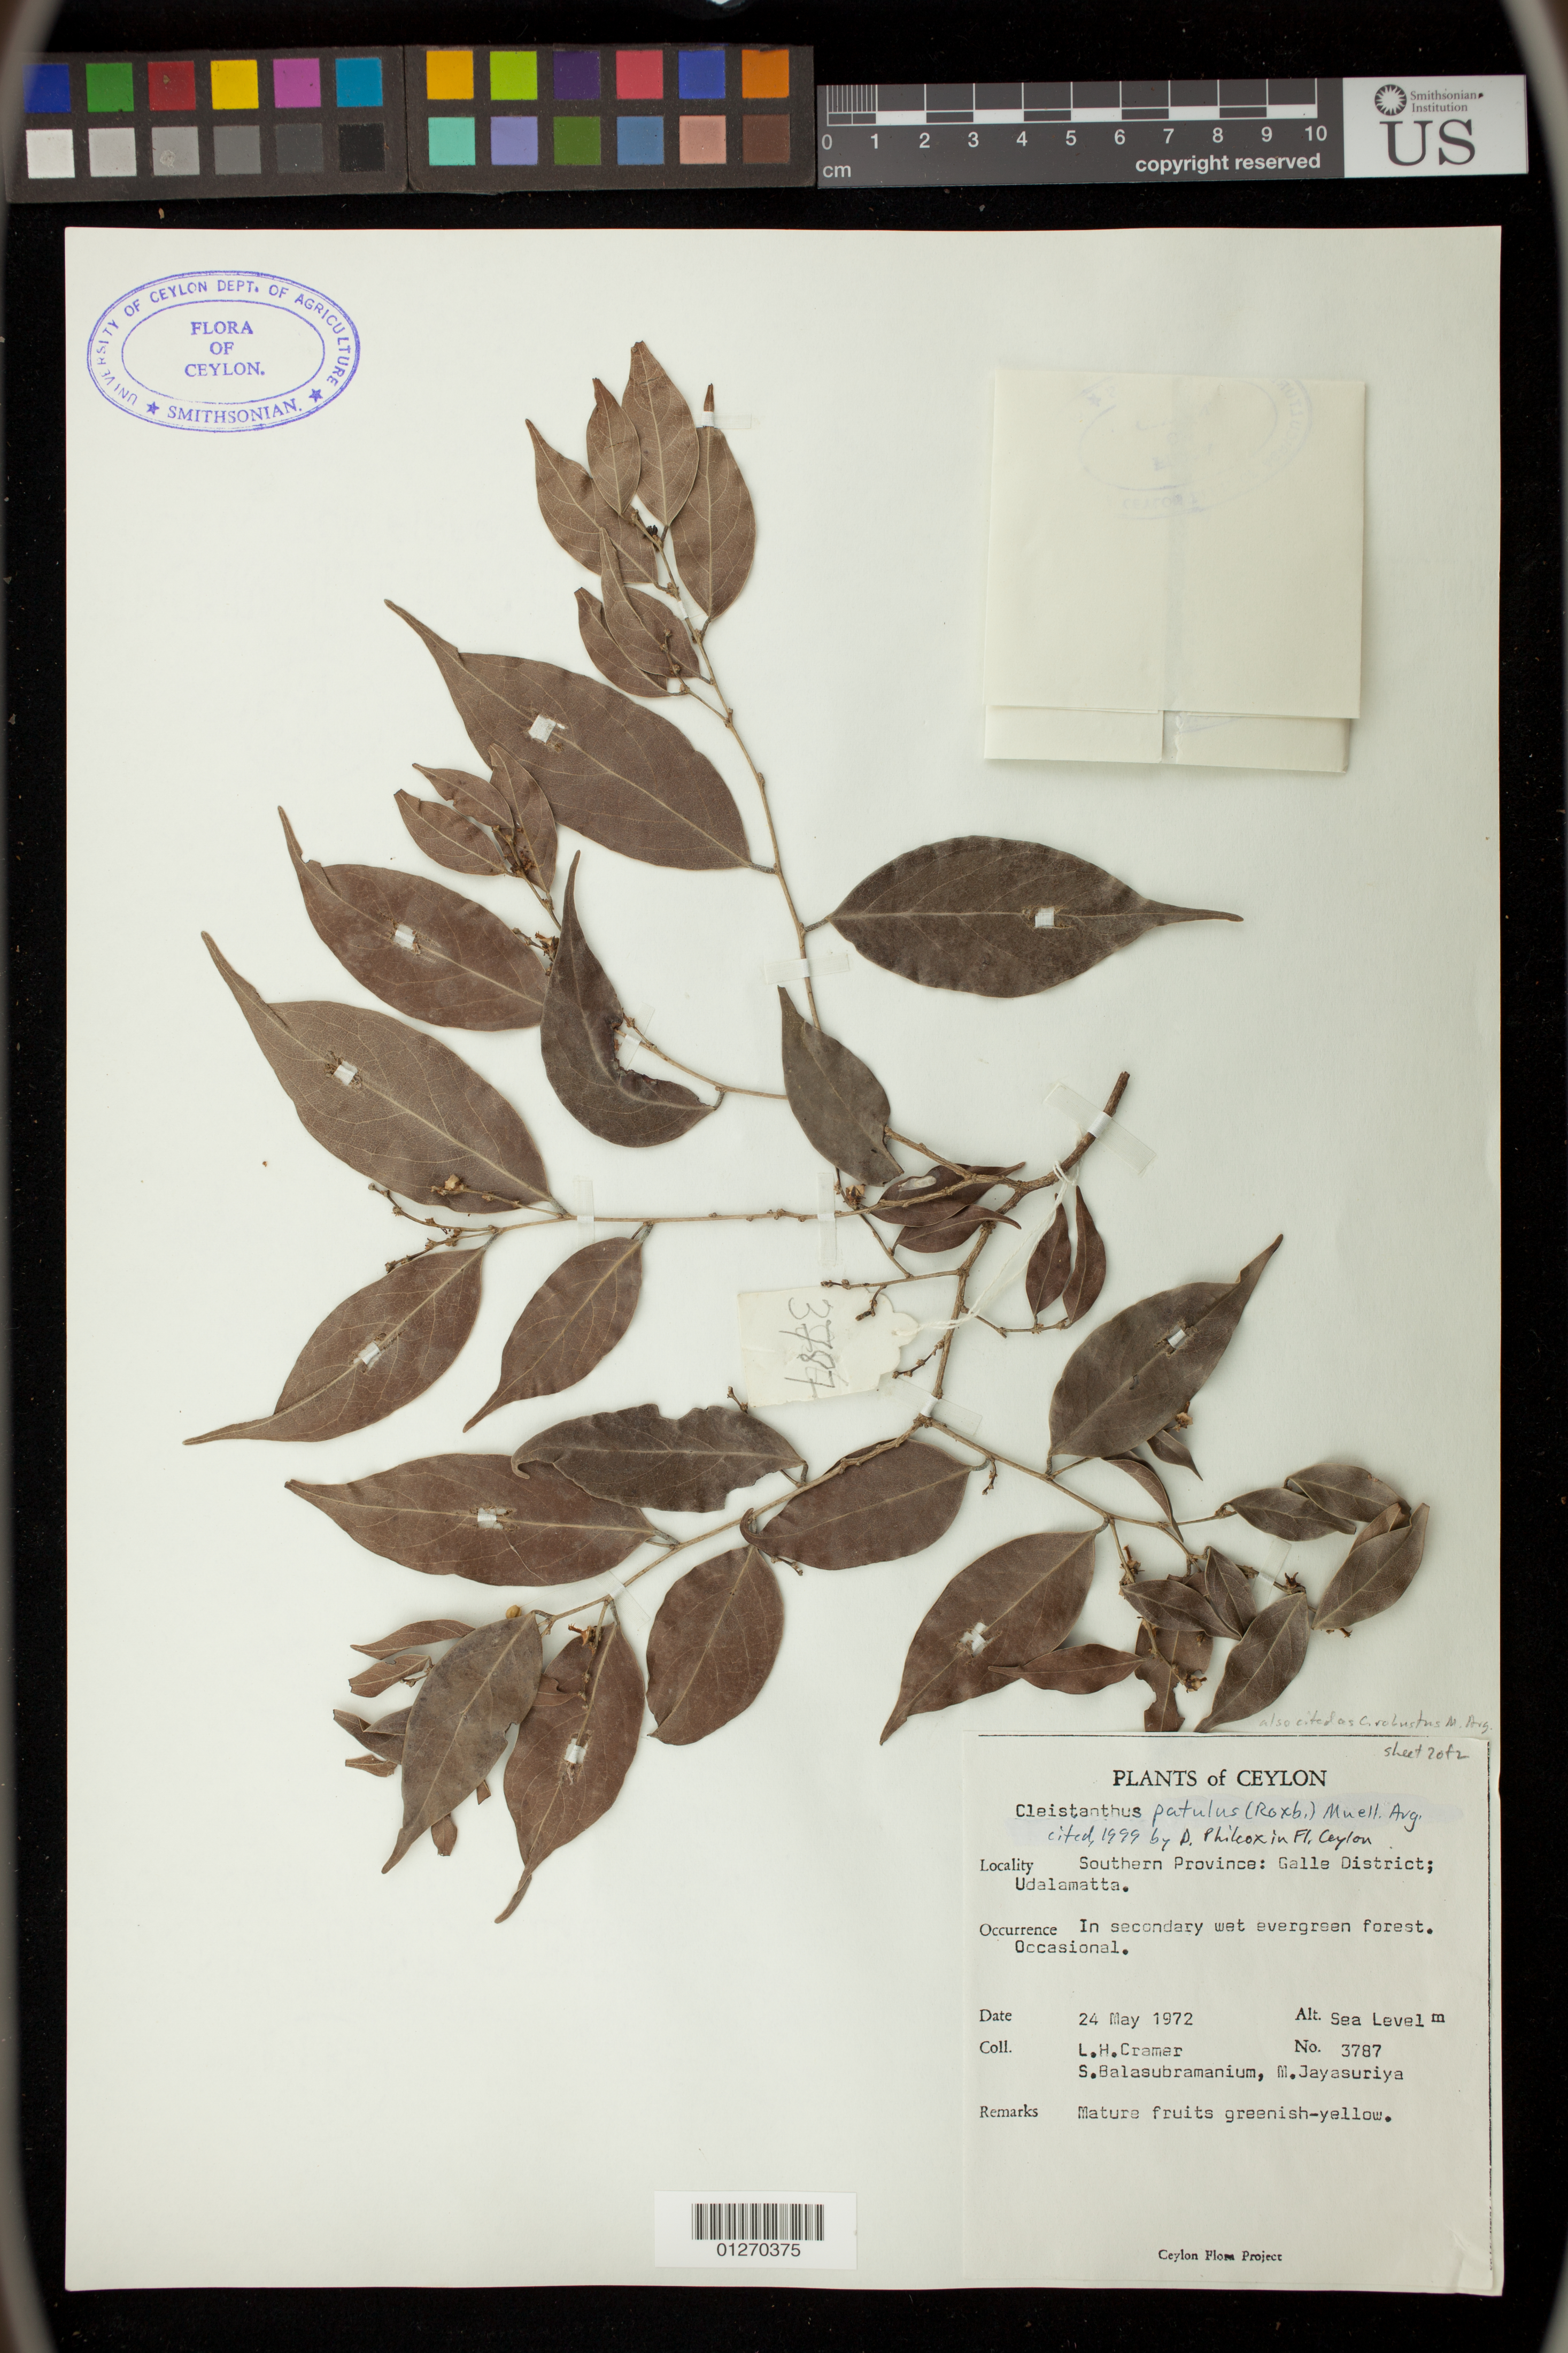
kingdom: Plantae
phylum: Tracheophyta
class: Magnoliopsida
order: Malpighiales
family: Phyllanthaceae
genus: Cleistanthus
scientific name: Cleistanthus patulus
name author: (Roxb.) Müll. Arg.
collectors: L. H. Cramer, S. Balasubramanium & M. Jayasuriya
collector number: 3787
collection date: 1972-05-24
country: Sri Lanka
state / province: Southern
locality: Galle District; Udalamatta.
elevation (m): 0